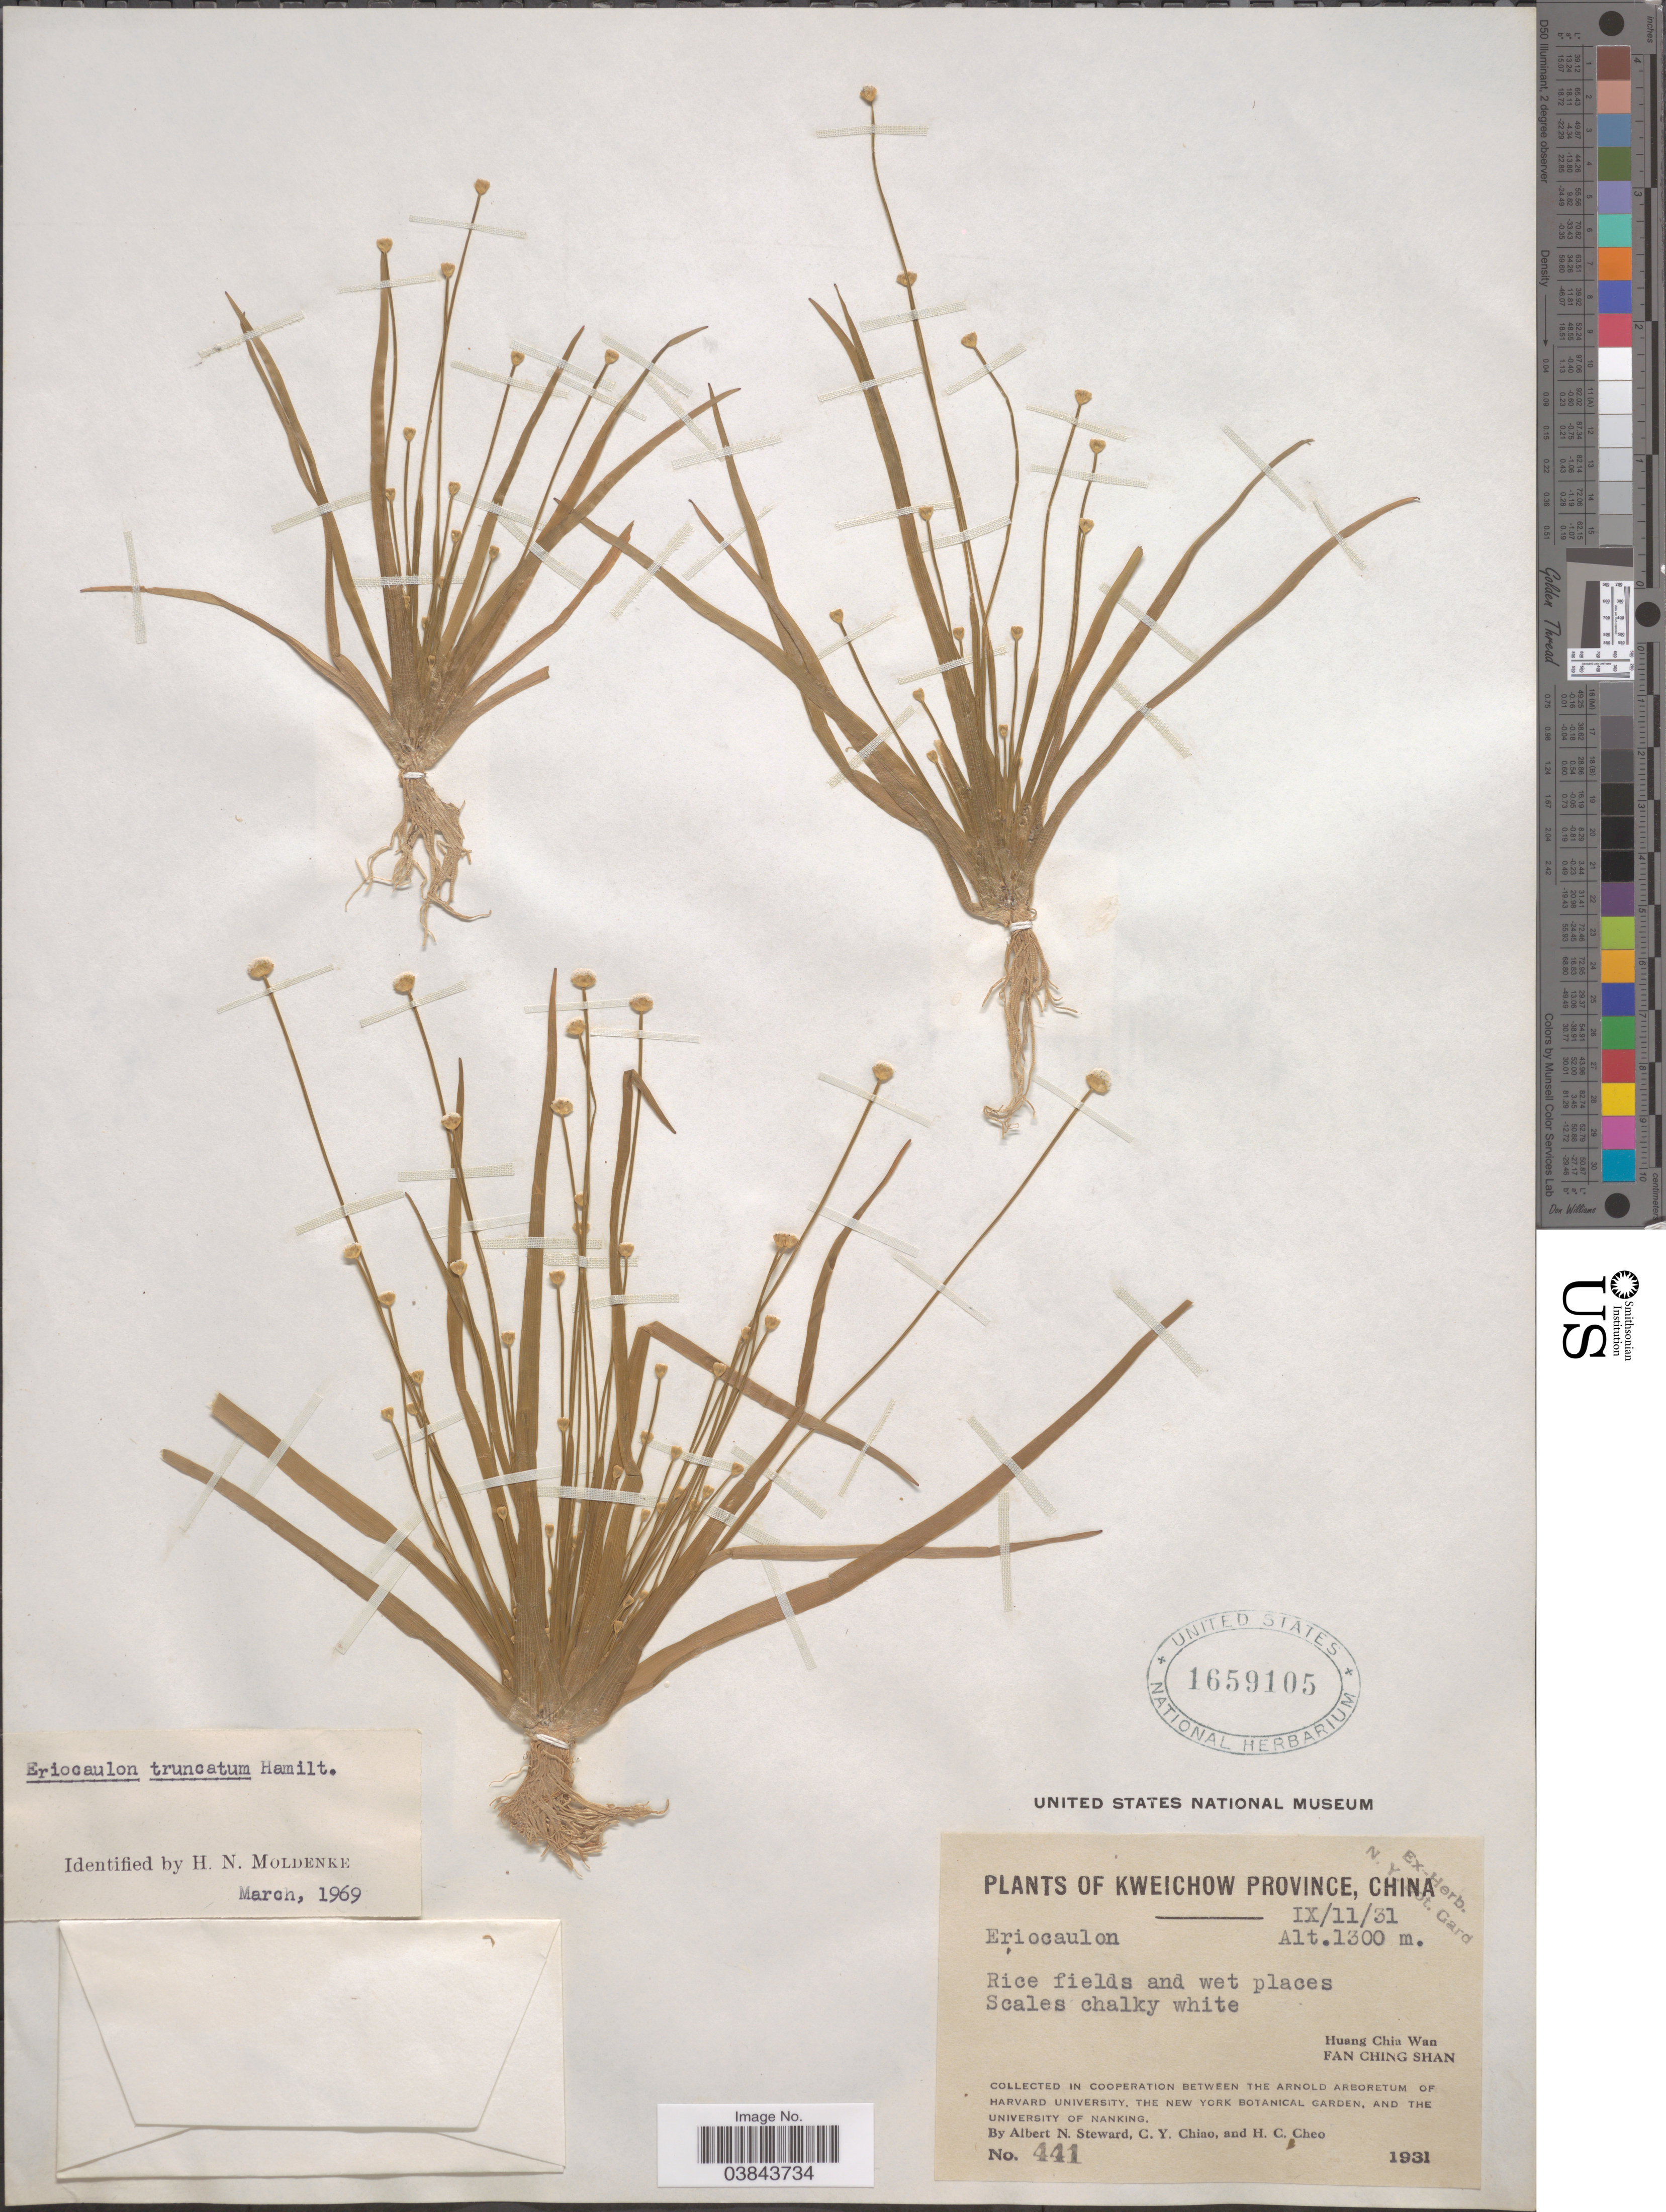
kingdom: Plantae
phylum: Tracheophyta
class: Liliopsida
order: Poales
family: Eriocaulaceae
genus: Eriocaulon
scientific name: Eriocaulon truncatum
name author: Buch.-Ham. ex Mart.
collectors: A. N. Steward, C. Y. Chiao & H. Cheo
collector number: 441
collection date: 1931-09-11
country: China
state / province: Guizhou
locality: Kweichow Province. Huang Chia Wan. Fan Ching Shan.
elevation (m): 1300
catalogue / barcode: US 1659105